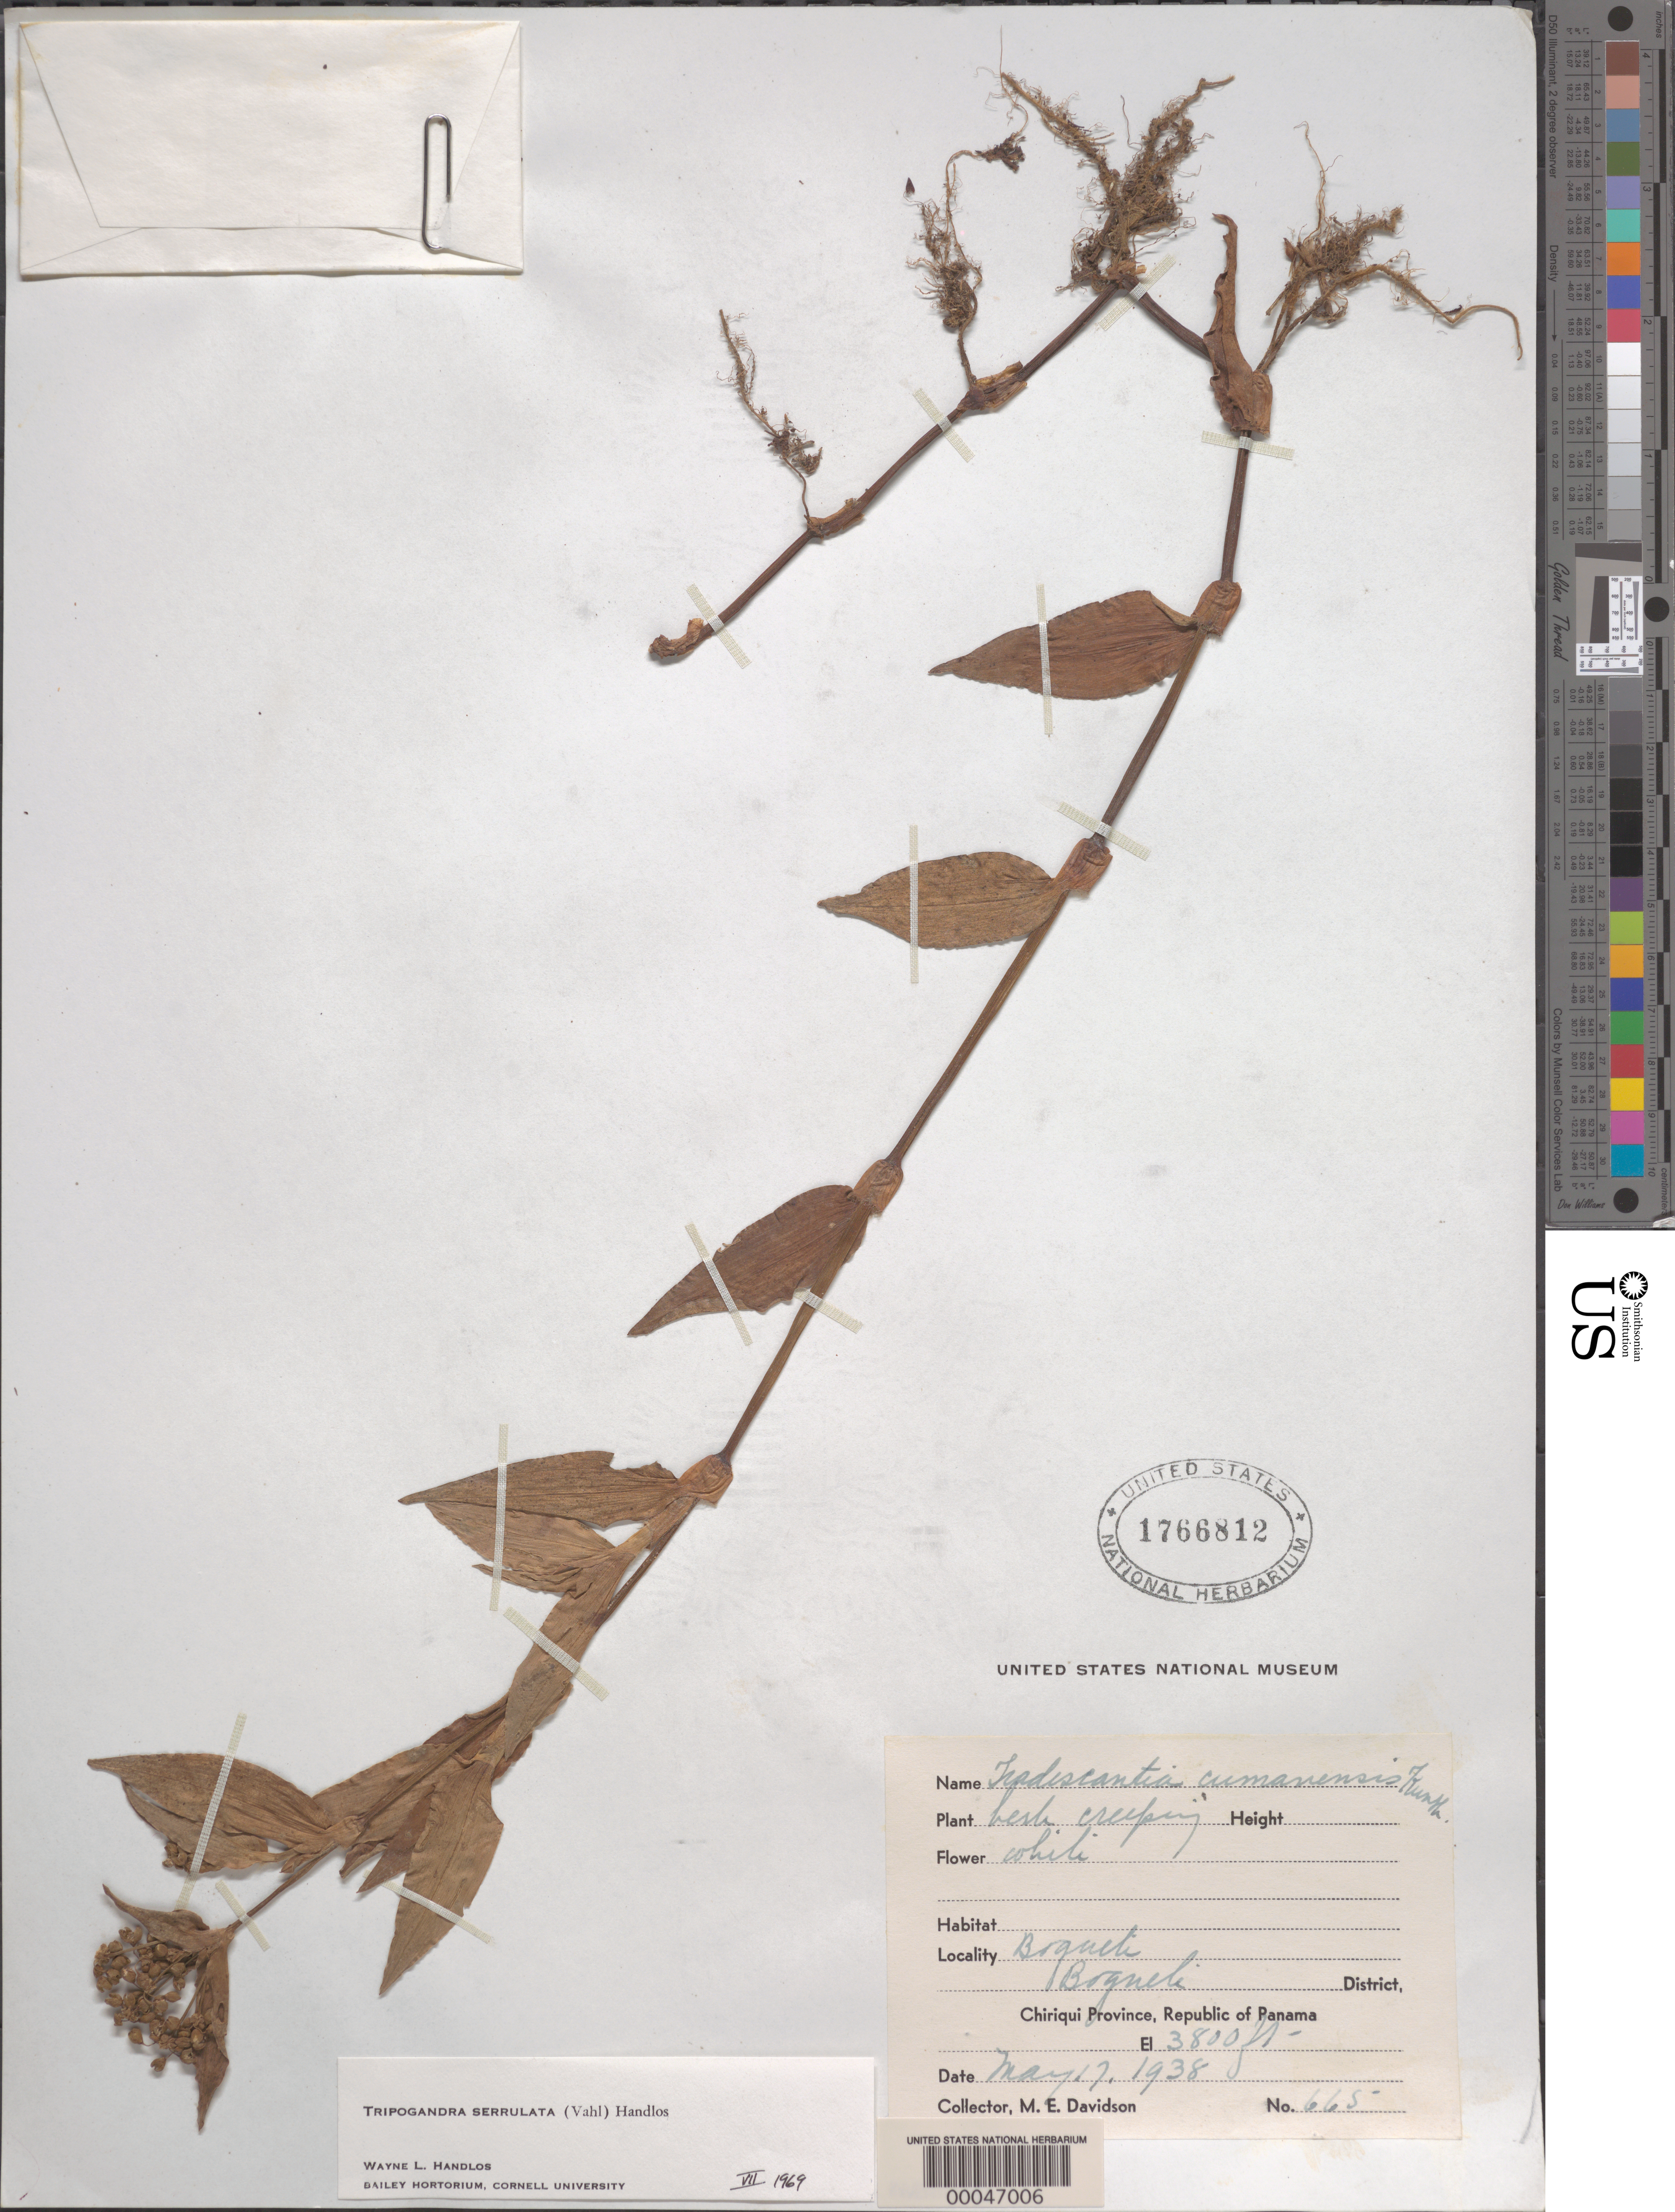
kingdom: Plantae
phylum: Tracheophyta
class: Liliopsida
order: Commelinales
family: Commelinaceae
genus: Tripogandra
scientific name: Tripogandra serrulata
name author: (Vahl) Handlos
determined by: Handlos, W. L.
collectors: M. Davidson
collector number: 665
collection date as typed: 17 May 1938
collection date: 1938-05-17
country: Panama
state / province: Chiriquí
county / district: Boquete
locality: Boquete Dist.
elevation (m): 1159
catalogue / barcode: US 1766812